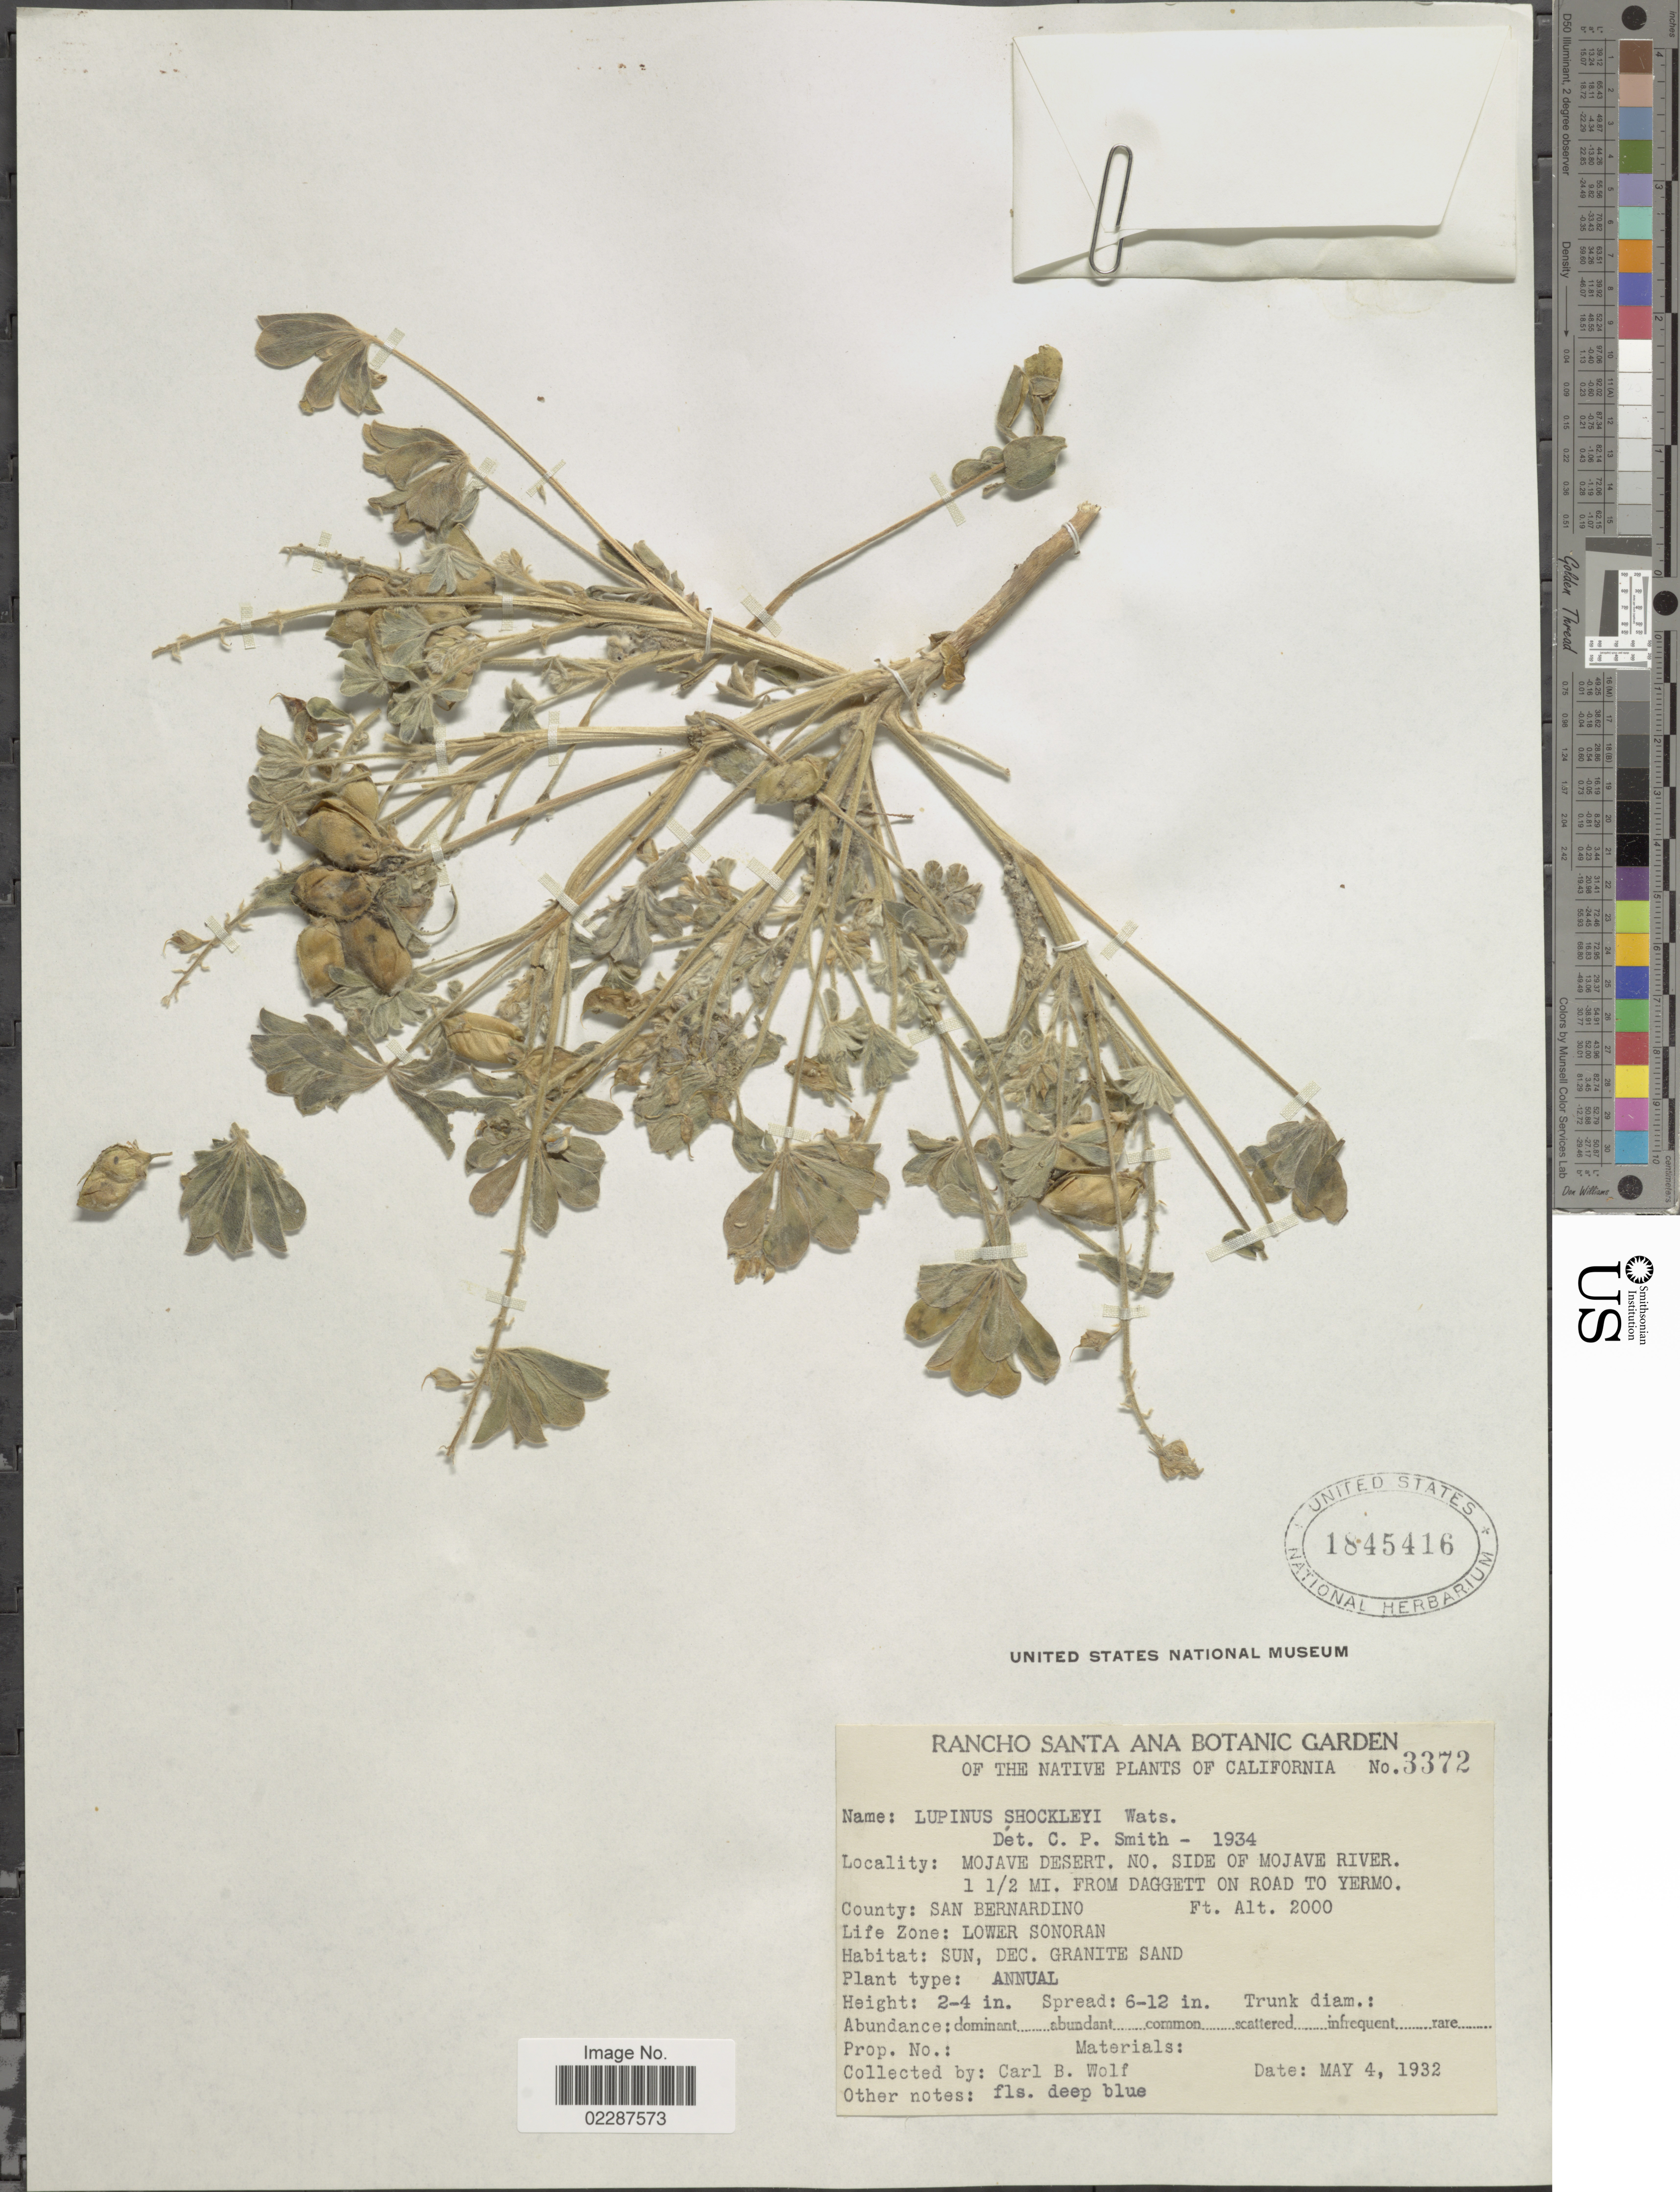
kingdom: Plantae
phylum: Tracheophyta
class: Magnoliopsida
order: Fabales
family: Fabaceae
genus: Lupinus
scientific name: Lupinus shockleyi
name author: S. Watson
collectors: C. B. Wolf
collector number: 3372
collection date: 1932-05-04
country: United States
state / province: California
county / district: San Bernardino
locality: Mojave Desert, NO side of Mojave River. 1 1/2 MI. from Daggett on road to Yermo, County San Bernardino, Lower Sonoran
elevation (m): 610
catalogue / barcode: US 1845416